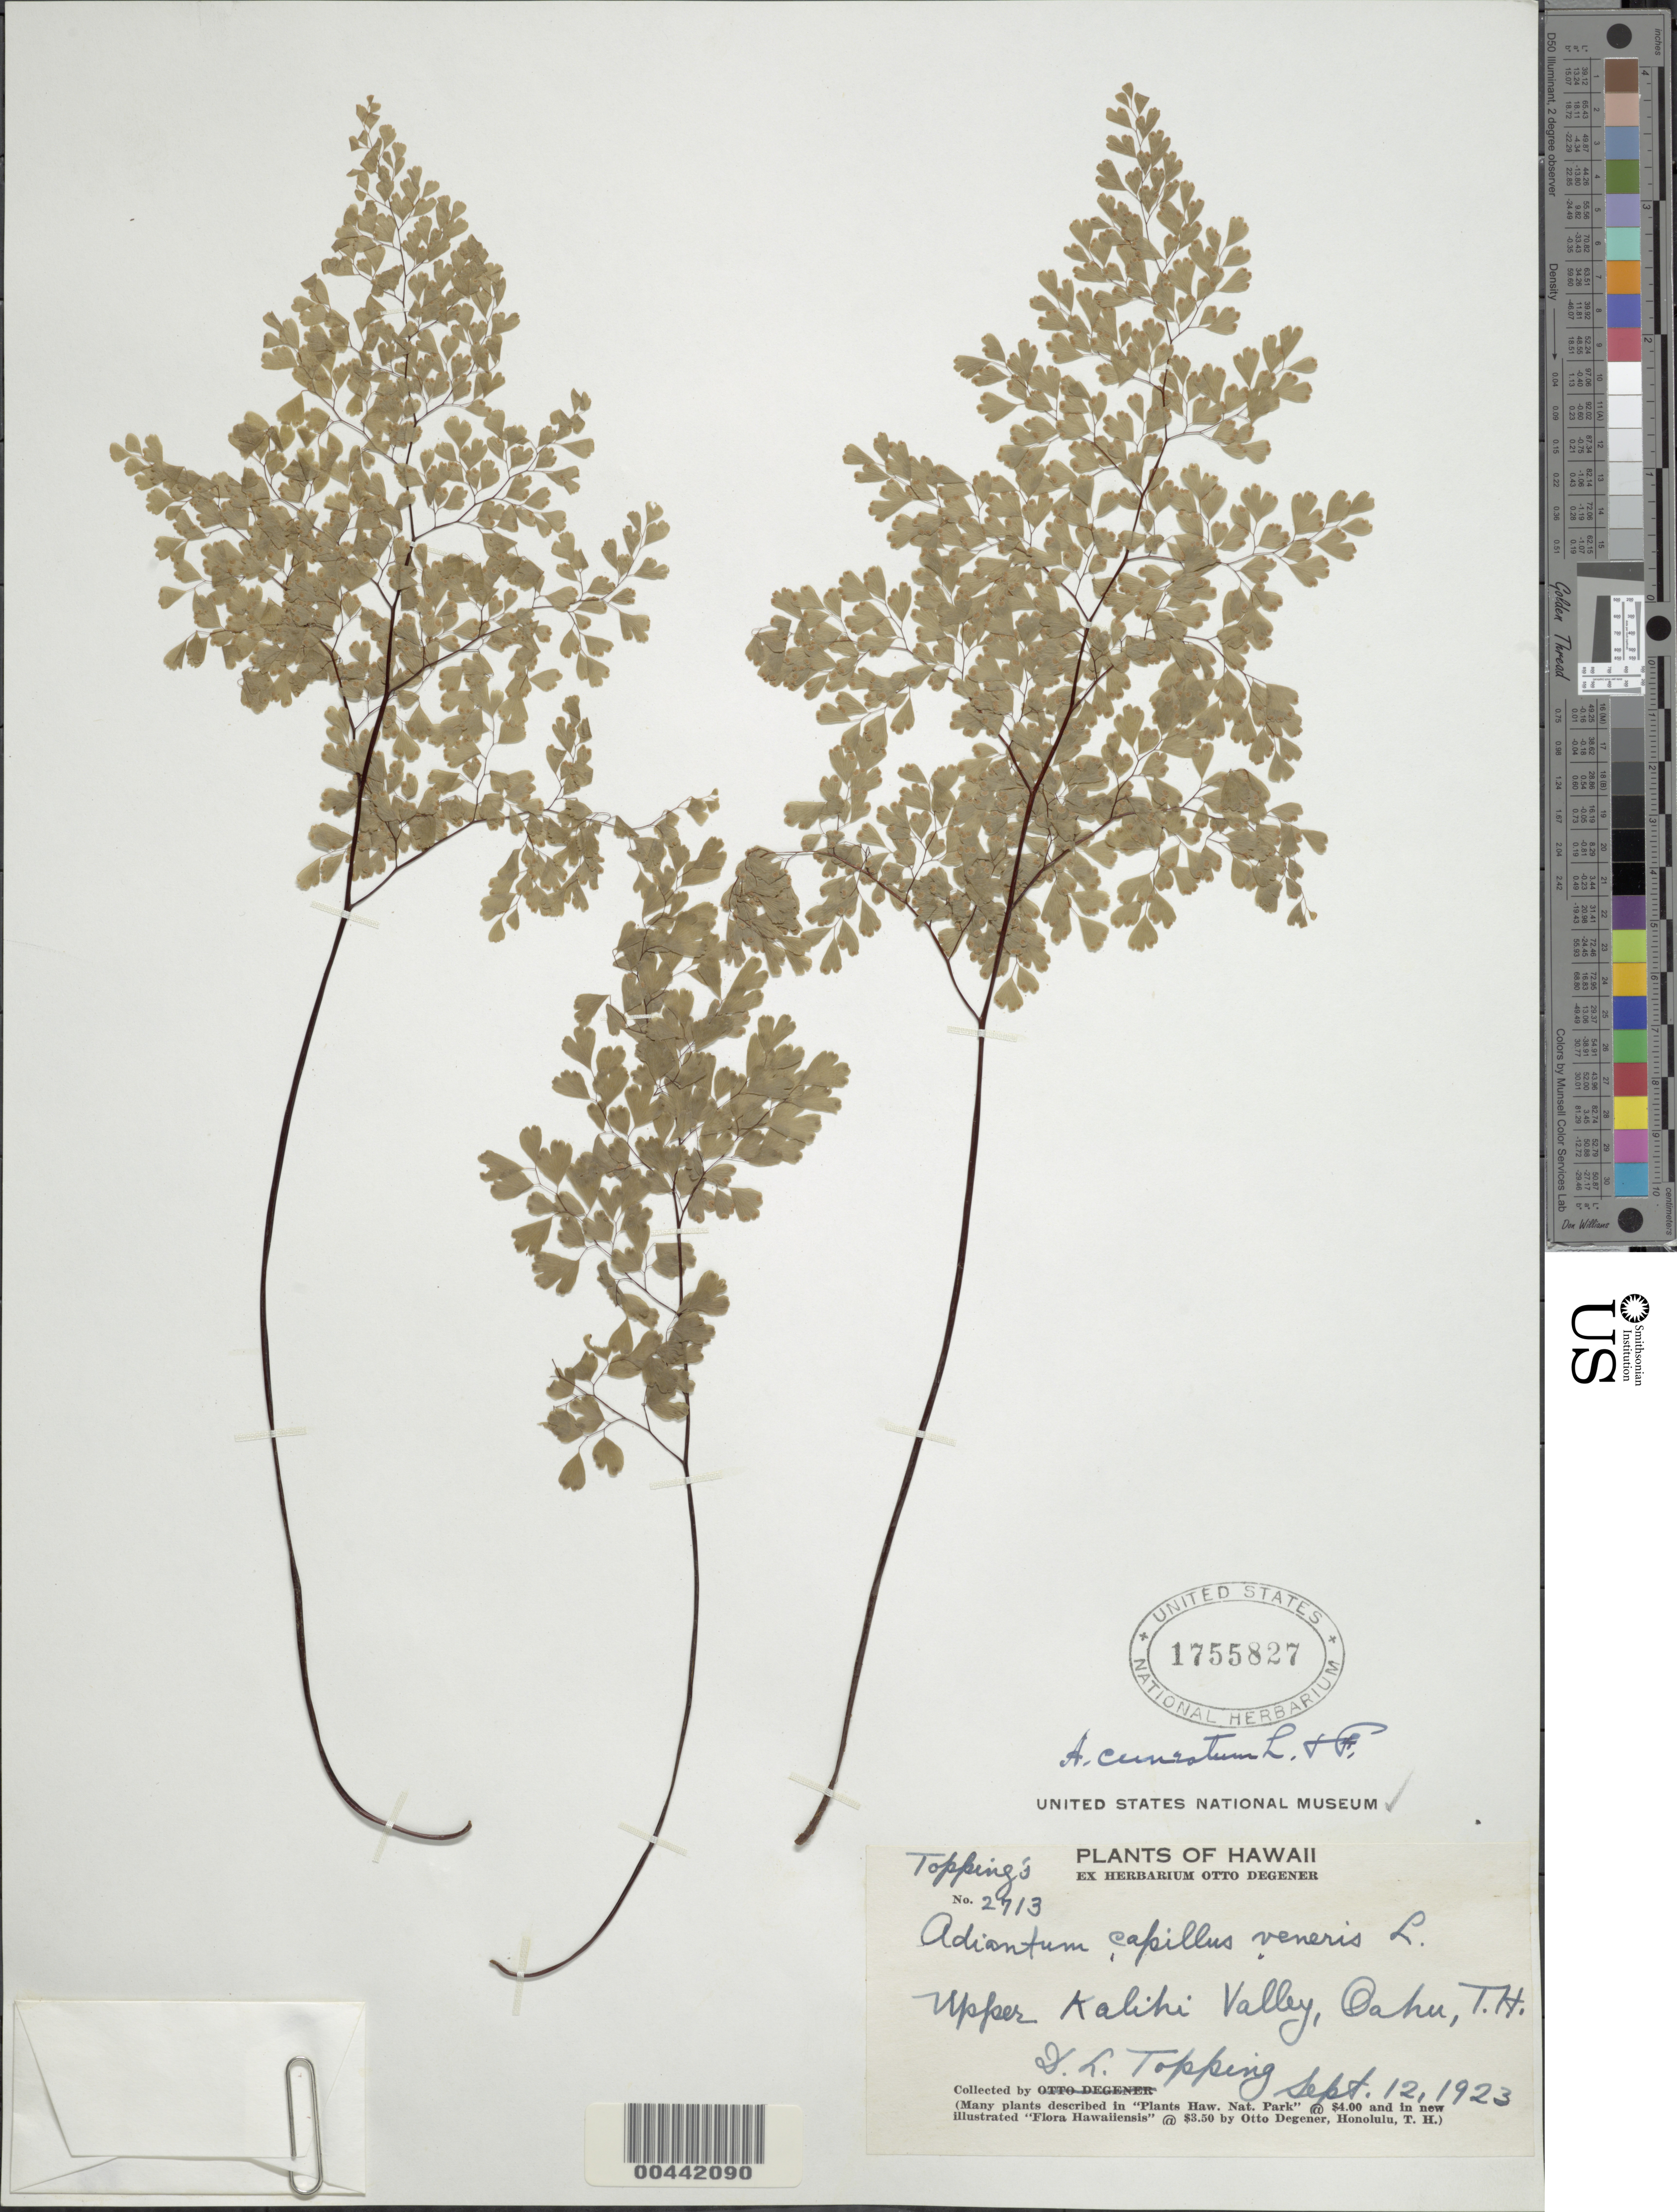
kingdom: Plantae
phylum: Tracheophyta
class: Polypodiopsida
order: Polypodiales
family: Pteridaceae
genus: Adiantum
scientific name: Adiantum raddianum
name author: C. Presl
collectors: D. L. Topping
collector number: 2713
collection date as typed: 12 Sep 1923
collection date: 1923-09-12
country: United States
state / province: Hawaii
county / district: Honolulu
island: Oahu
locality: Upper Kalihi Valley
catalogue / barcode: US 1755827